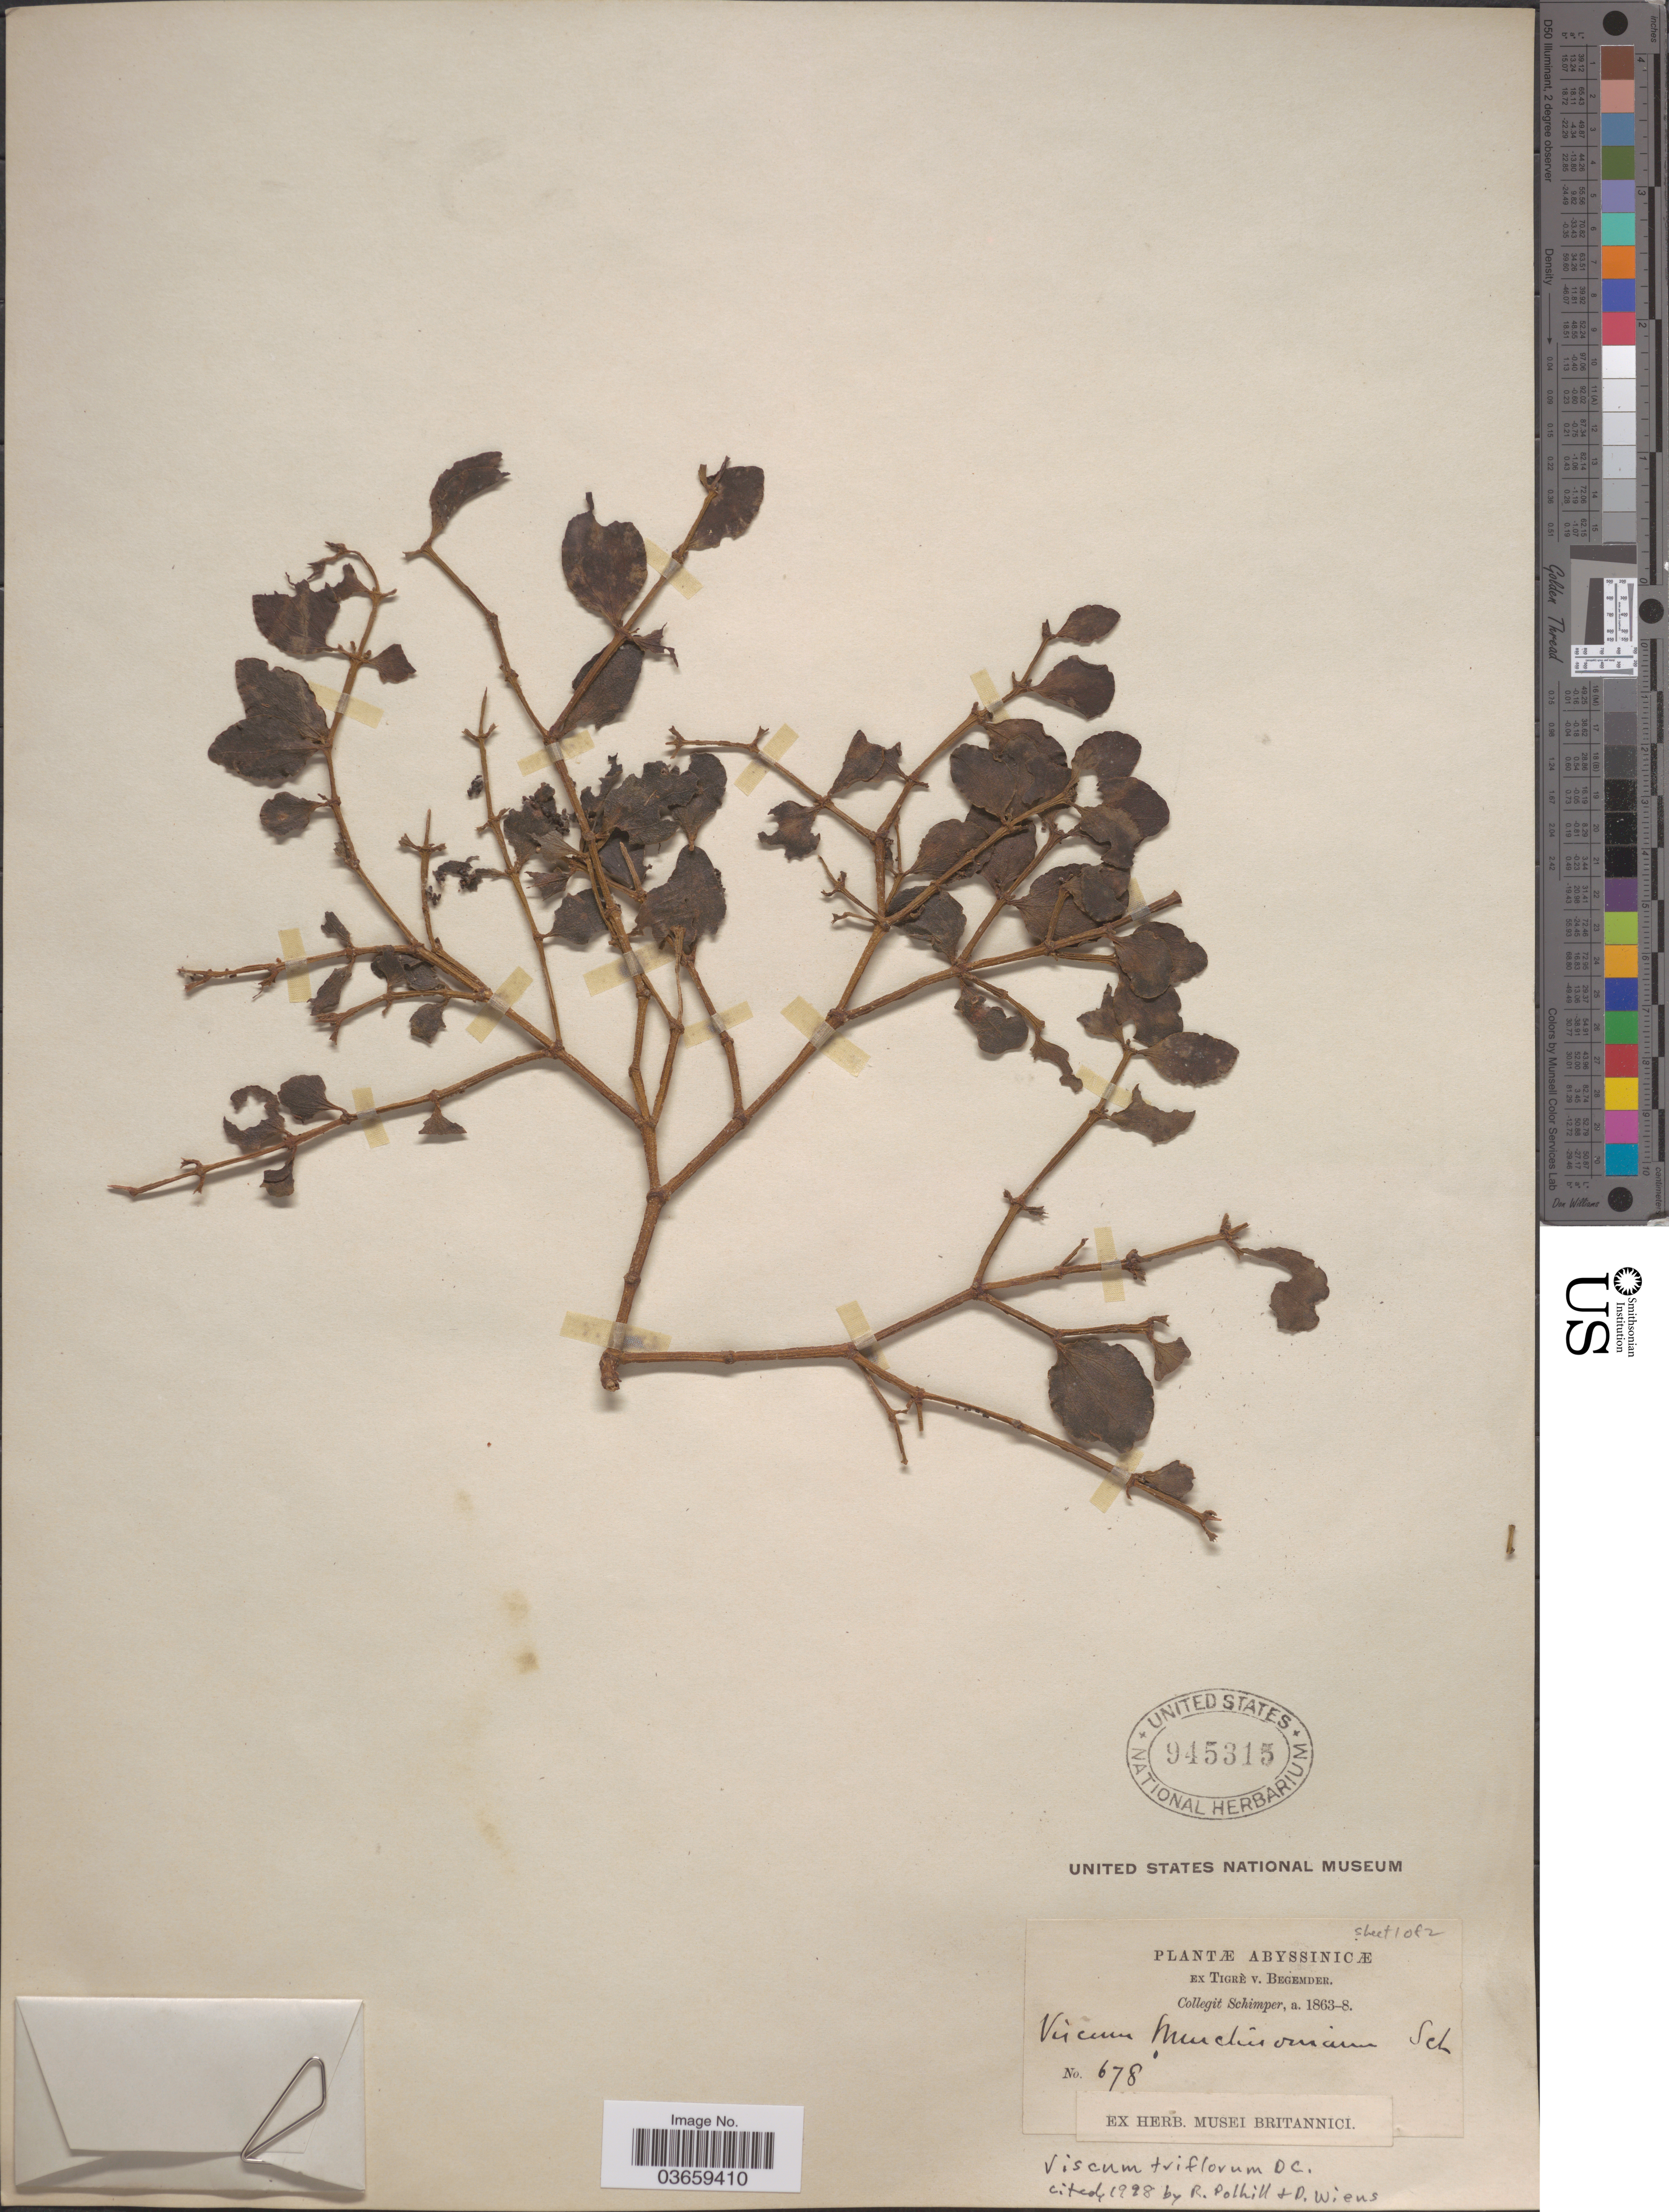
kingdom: Plantae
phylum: Tracheophyta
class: Magnoliopsida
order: Santalales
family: Viscaceae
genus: Viscum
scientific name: Viscum triflorum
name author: DC.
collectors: -. Schimper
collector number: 678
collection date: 1863/1868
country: Ethiopia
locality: Abyssinicæ. Ex Tigrè v. Begemder.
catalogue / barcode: US 945315